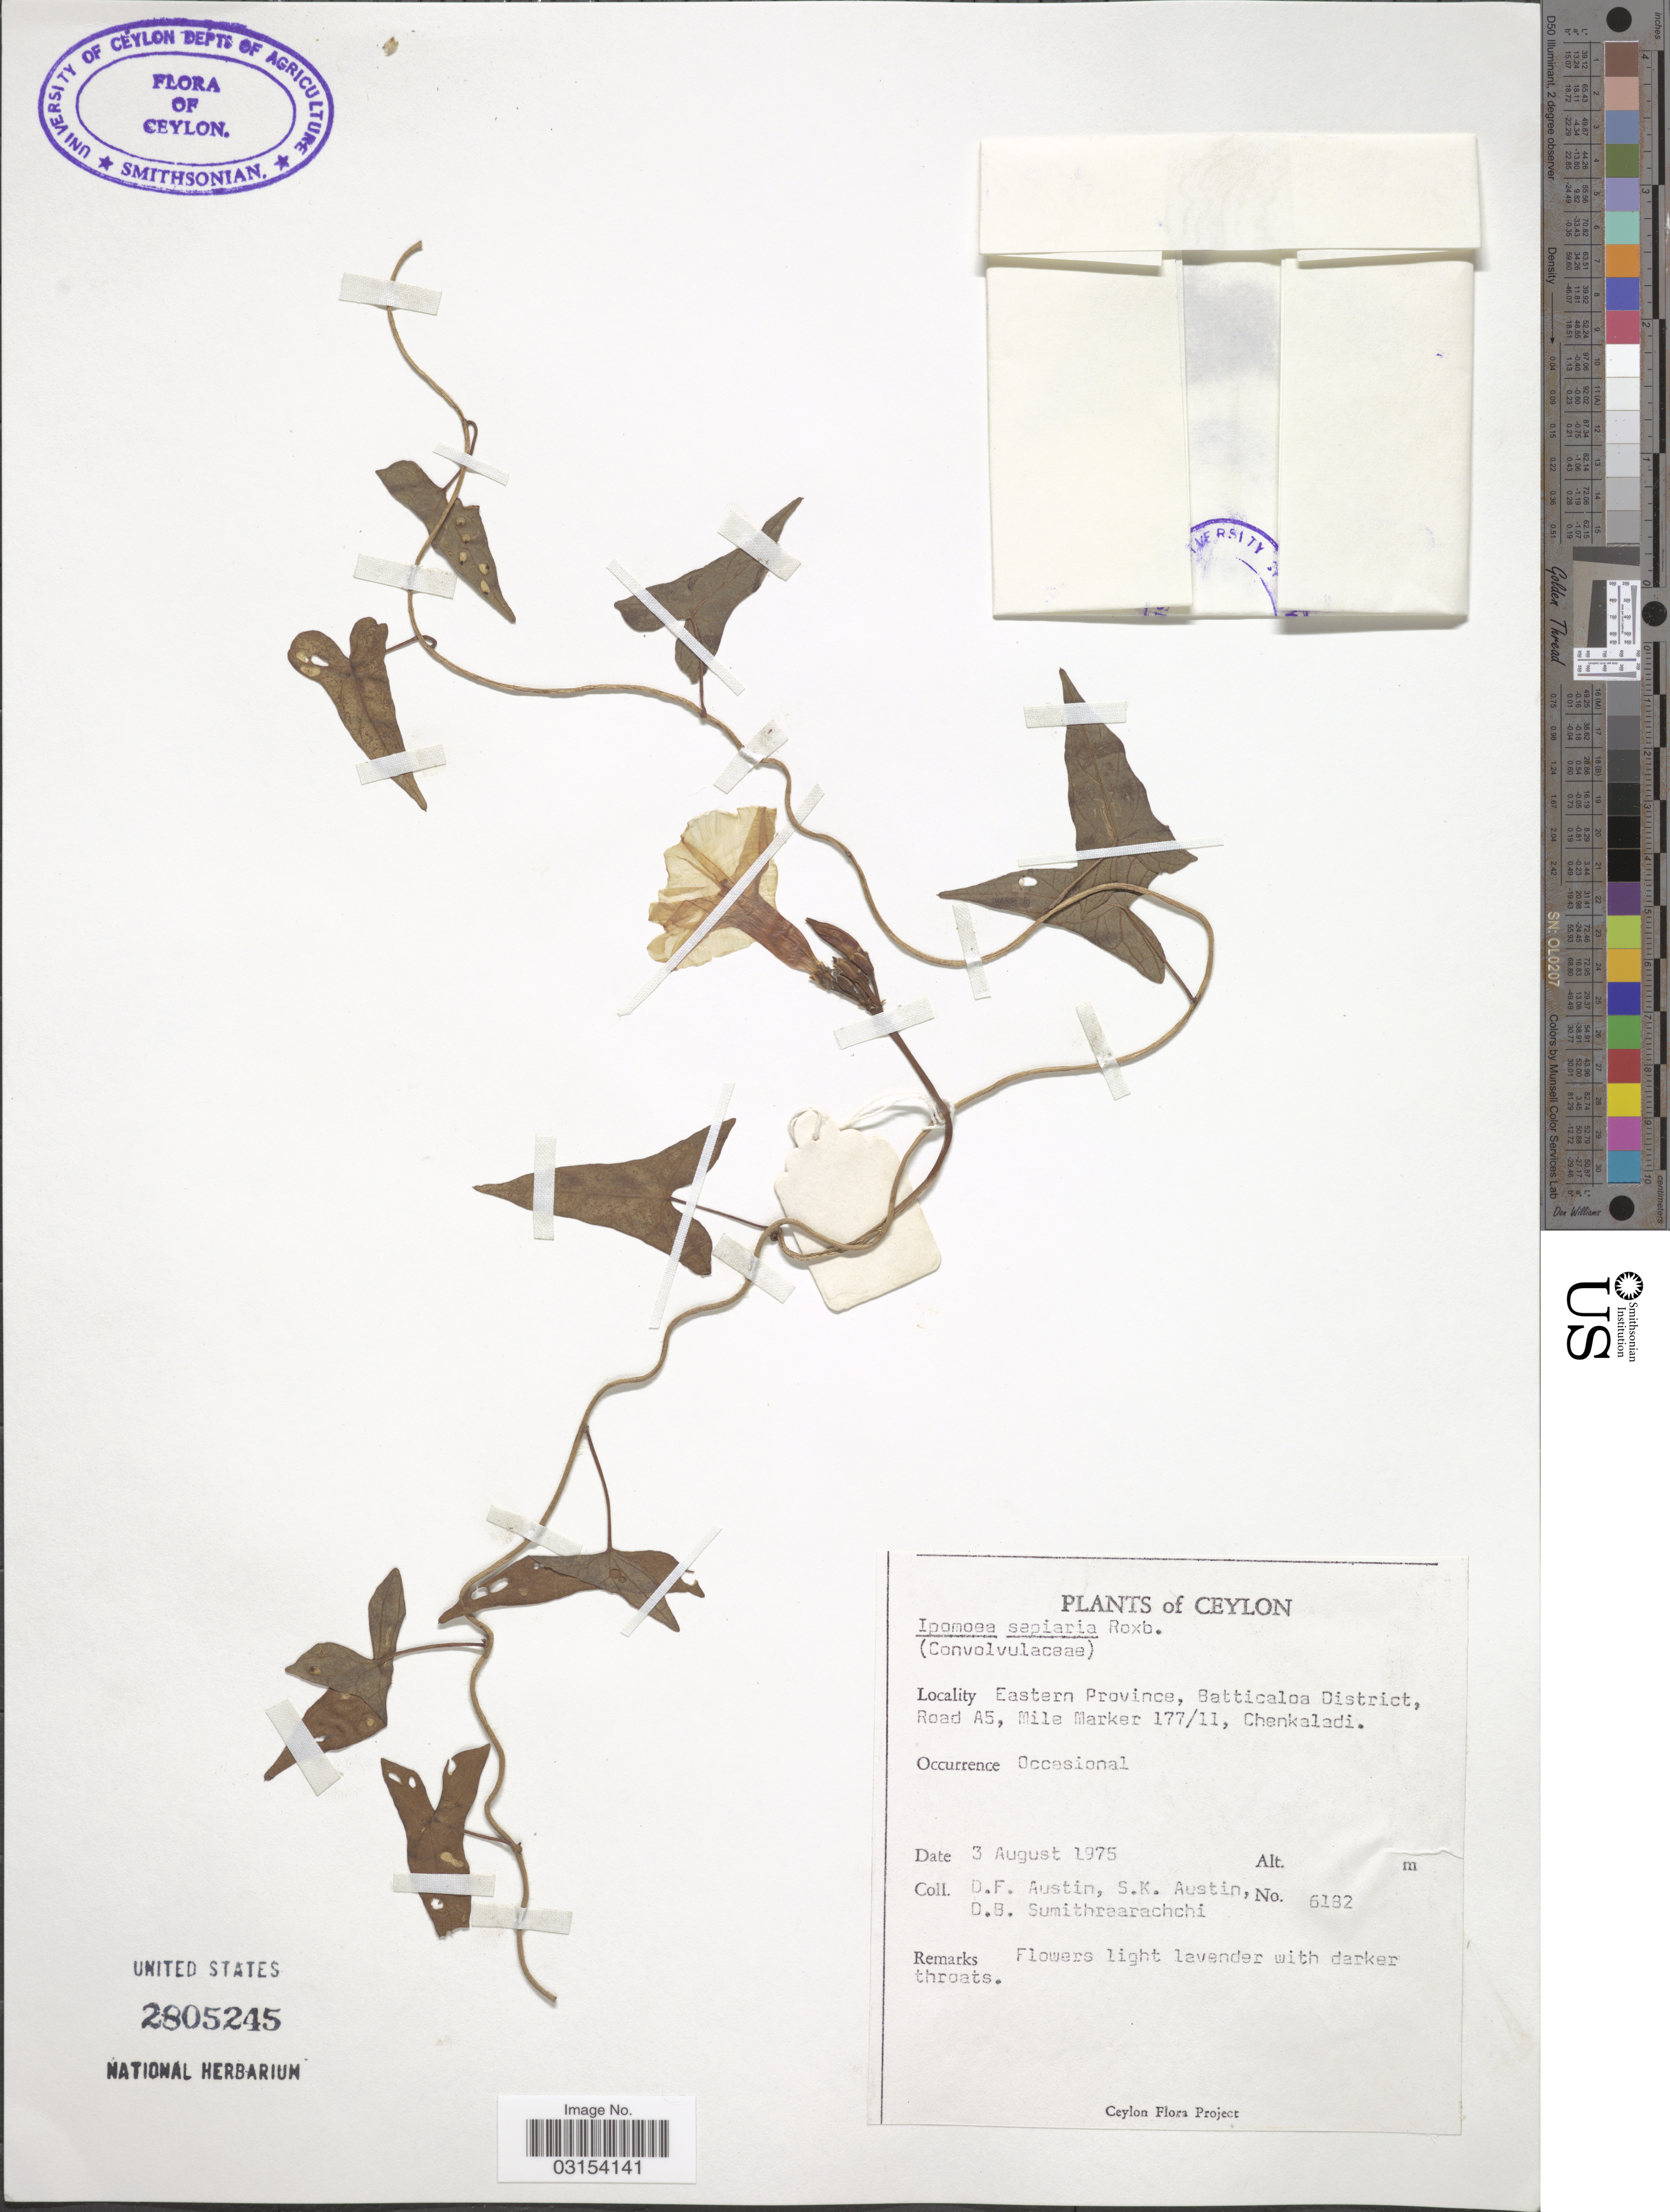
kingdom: Plantae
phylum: Tracheophyta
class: Magnoliopsida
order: Solanales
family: Convolvulaceae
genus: Ipomoea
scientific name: Ipomoea sepiaria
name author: Koenig ex Roxb.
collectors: D. Austin, S. Austin & D. B. Sumithraarachchi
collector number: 6182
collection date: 1975-08-03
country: Sri Lanka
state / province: Eastern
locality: Ceylon, Eastern Province, Batticaloa District, Road A5, Mile Marker 177/11, Chenkaladi.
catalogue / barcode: US 2805245